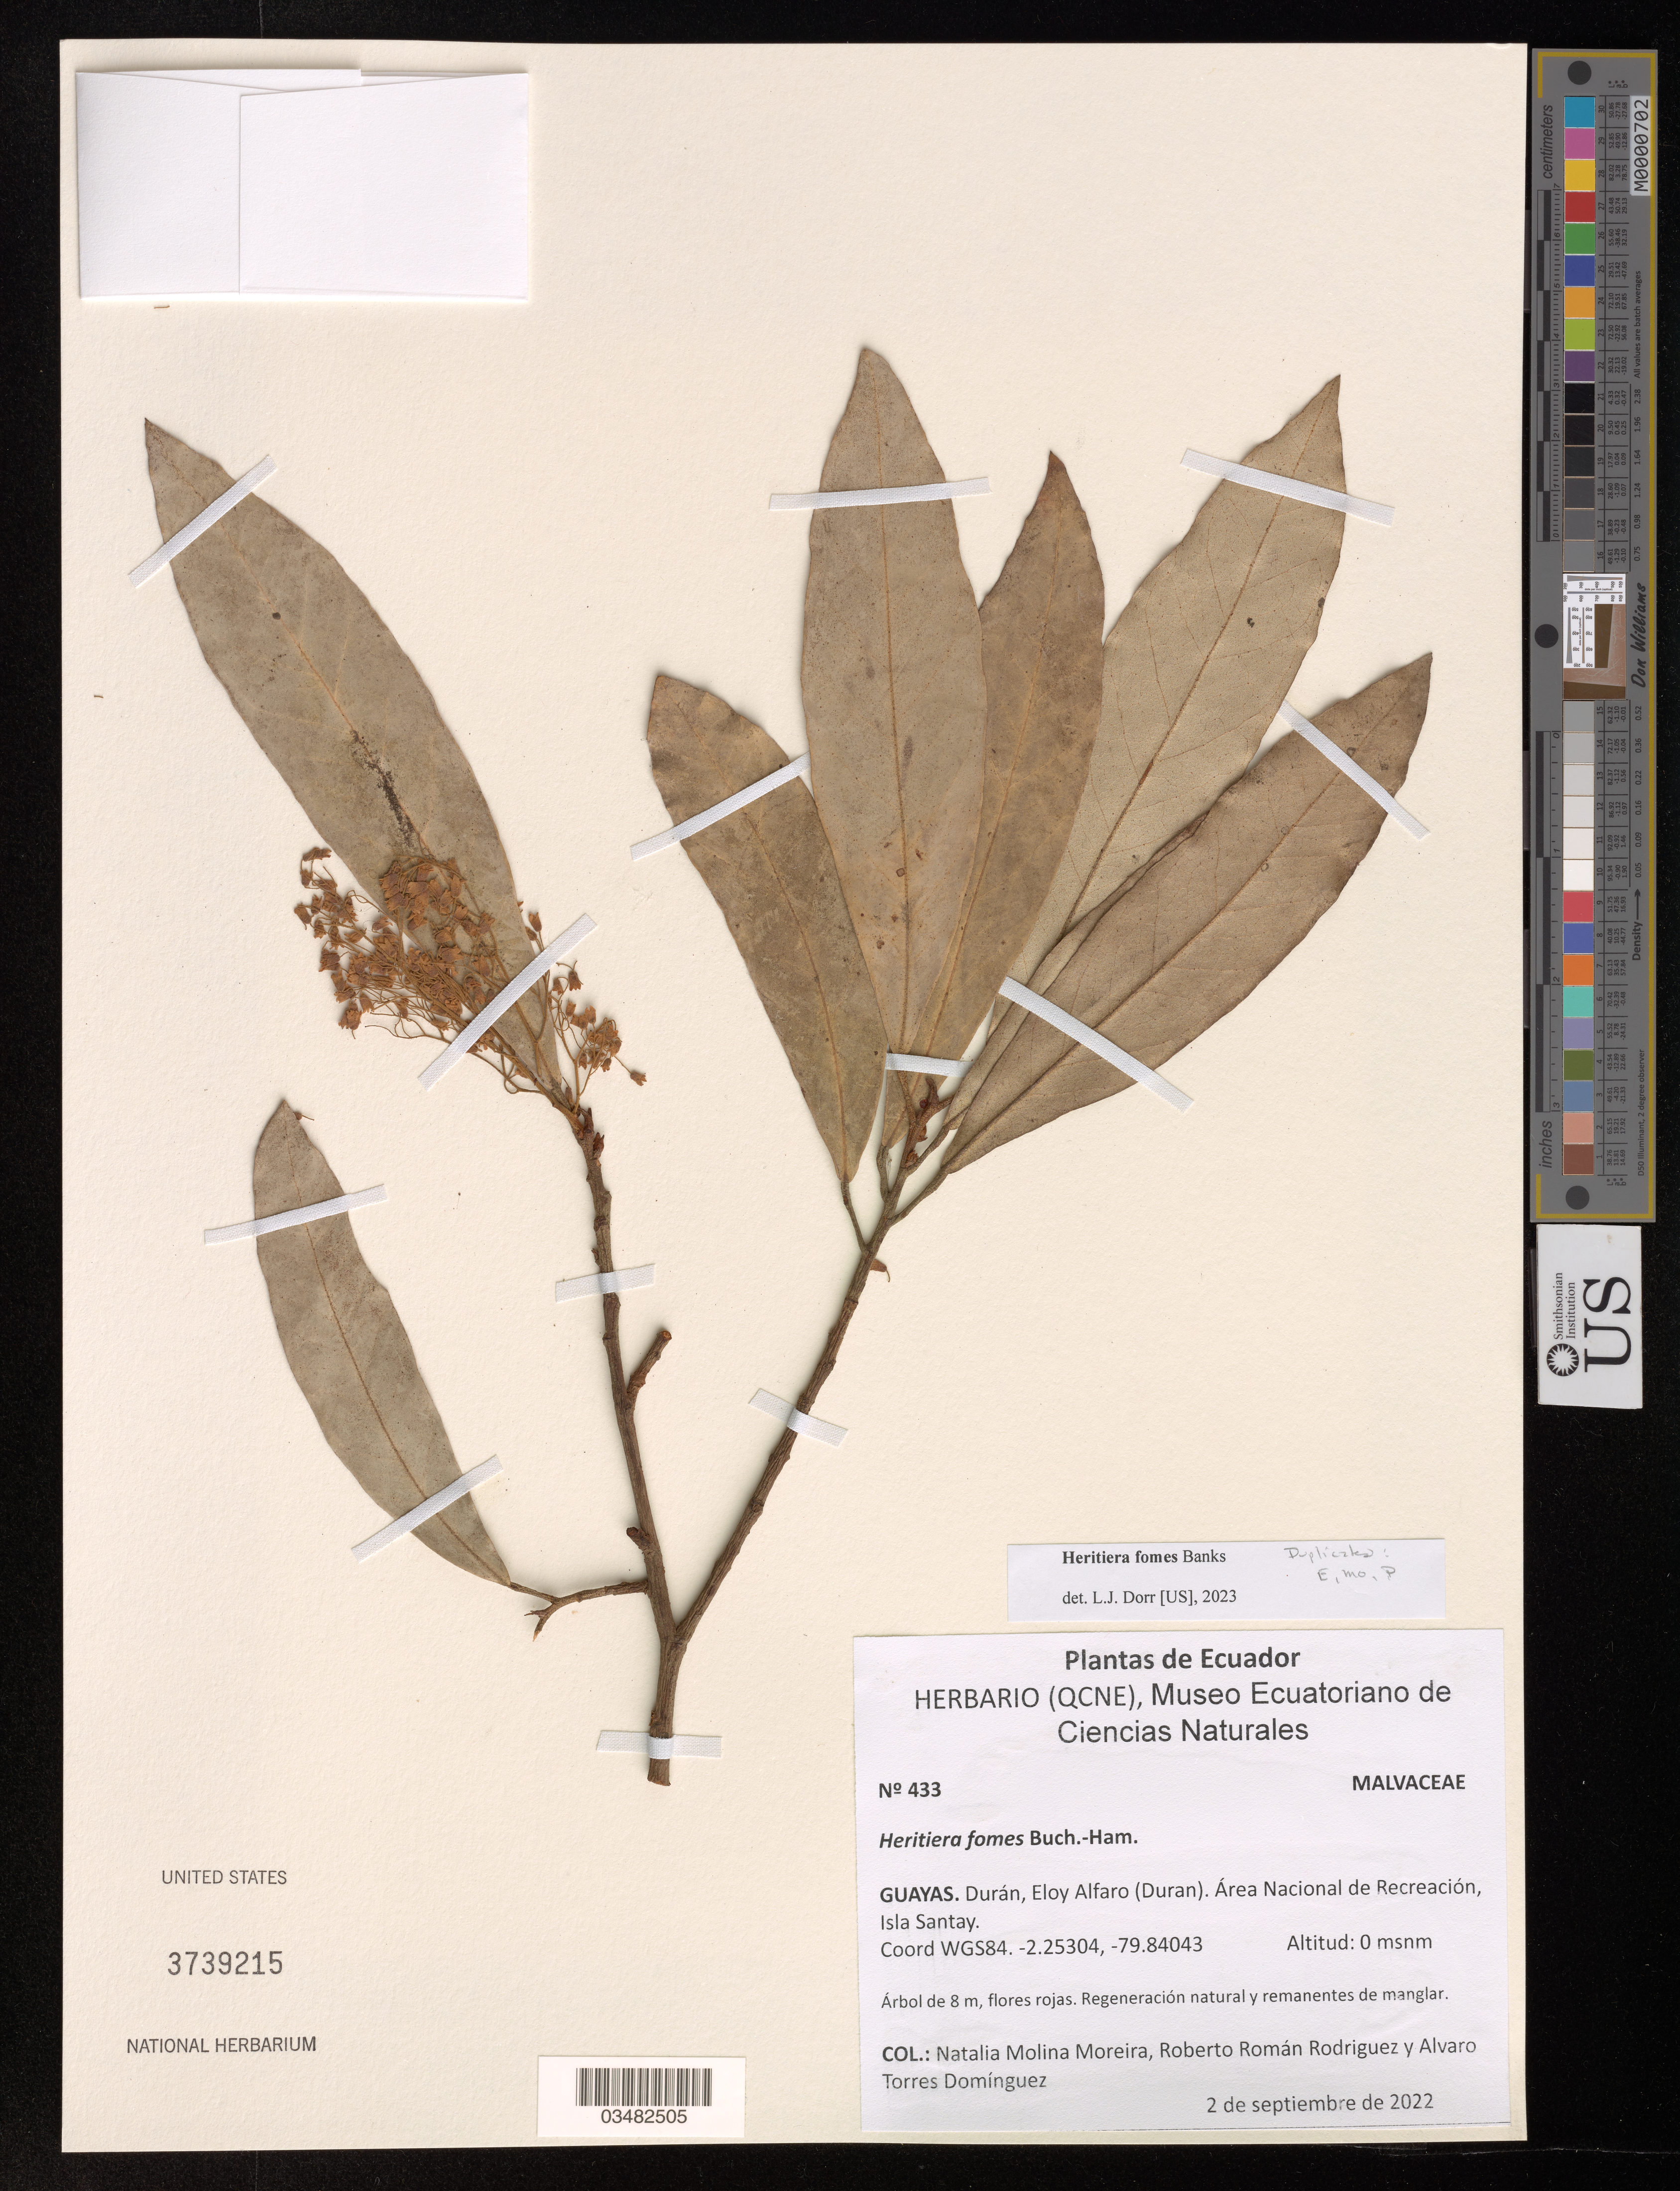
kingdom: Plantae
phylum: Tracheophyta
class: Magnoliopsida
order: Malvales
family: Malvaceae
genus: Heritiera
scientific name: Heritiera fomes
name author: Banks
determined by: Dorr, L. J., (BOT), Smithsonian Institution - National Museum of Natural History (UNITED STATES)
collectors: N. Molina Moreira, R. Rodríguez & A. Dominguez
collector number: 433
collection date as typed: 2 de septiembre de 2022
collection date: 2022-09-02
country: Ecuador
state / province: Guayas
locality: Durán, Eloy Alfaro (Duran) Area Nacional de Recreacion, Isla Santay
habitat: Regeneracion natural y remanentes de manglar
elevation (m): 0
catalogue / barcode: US 3739215